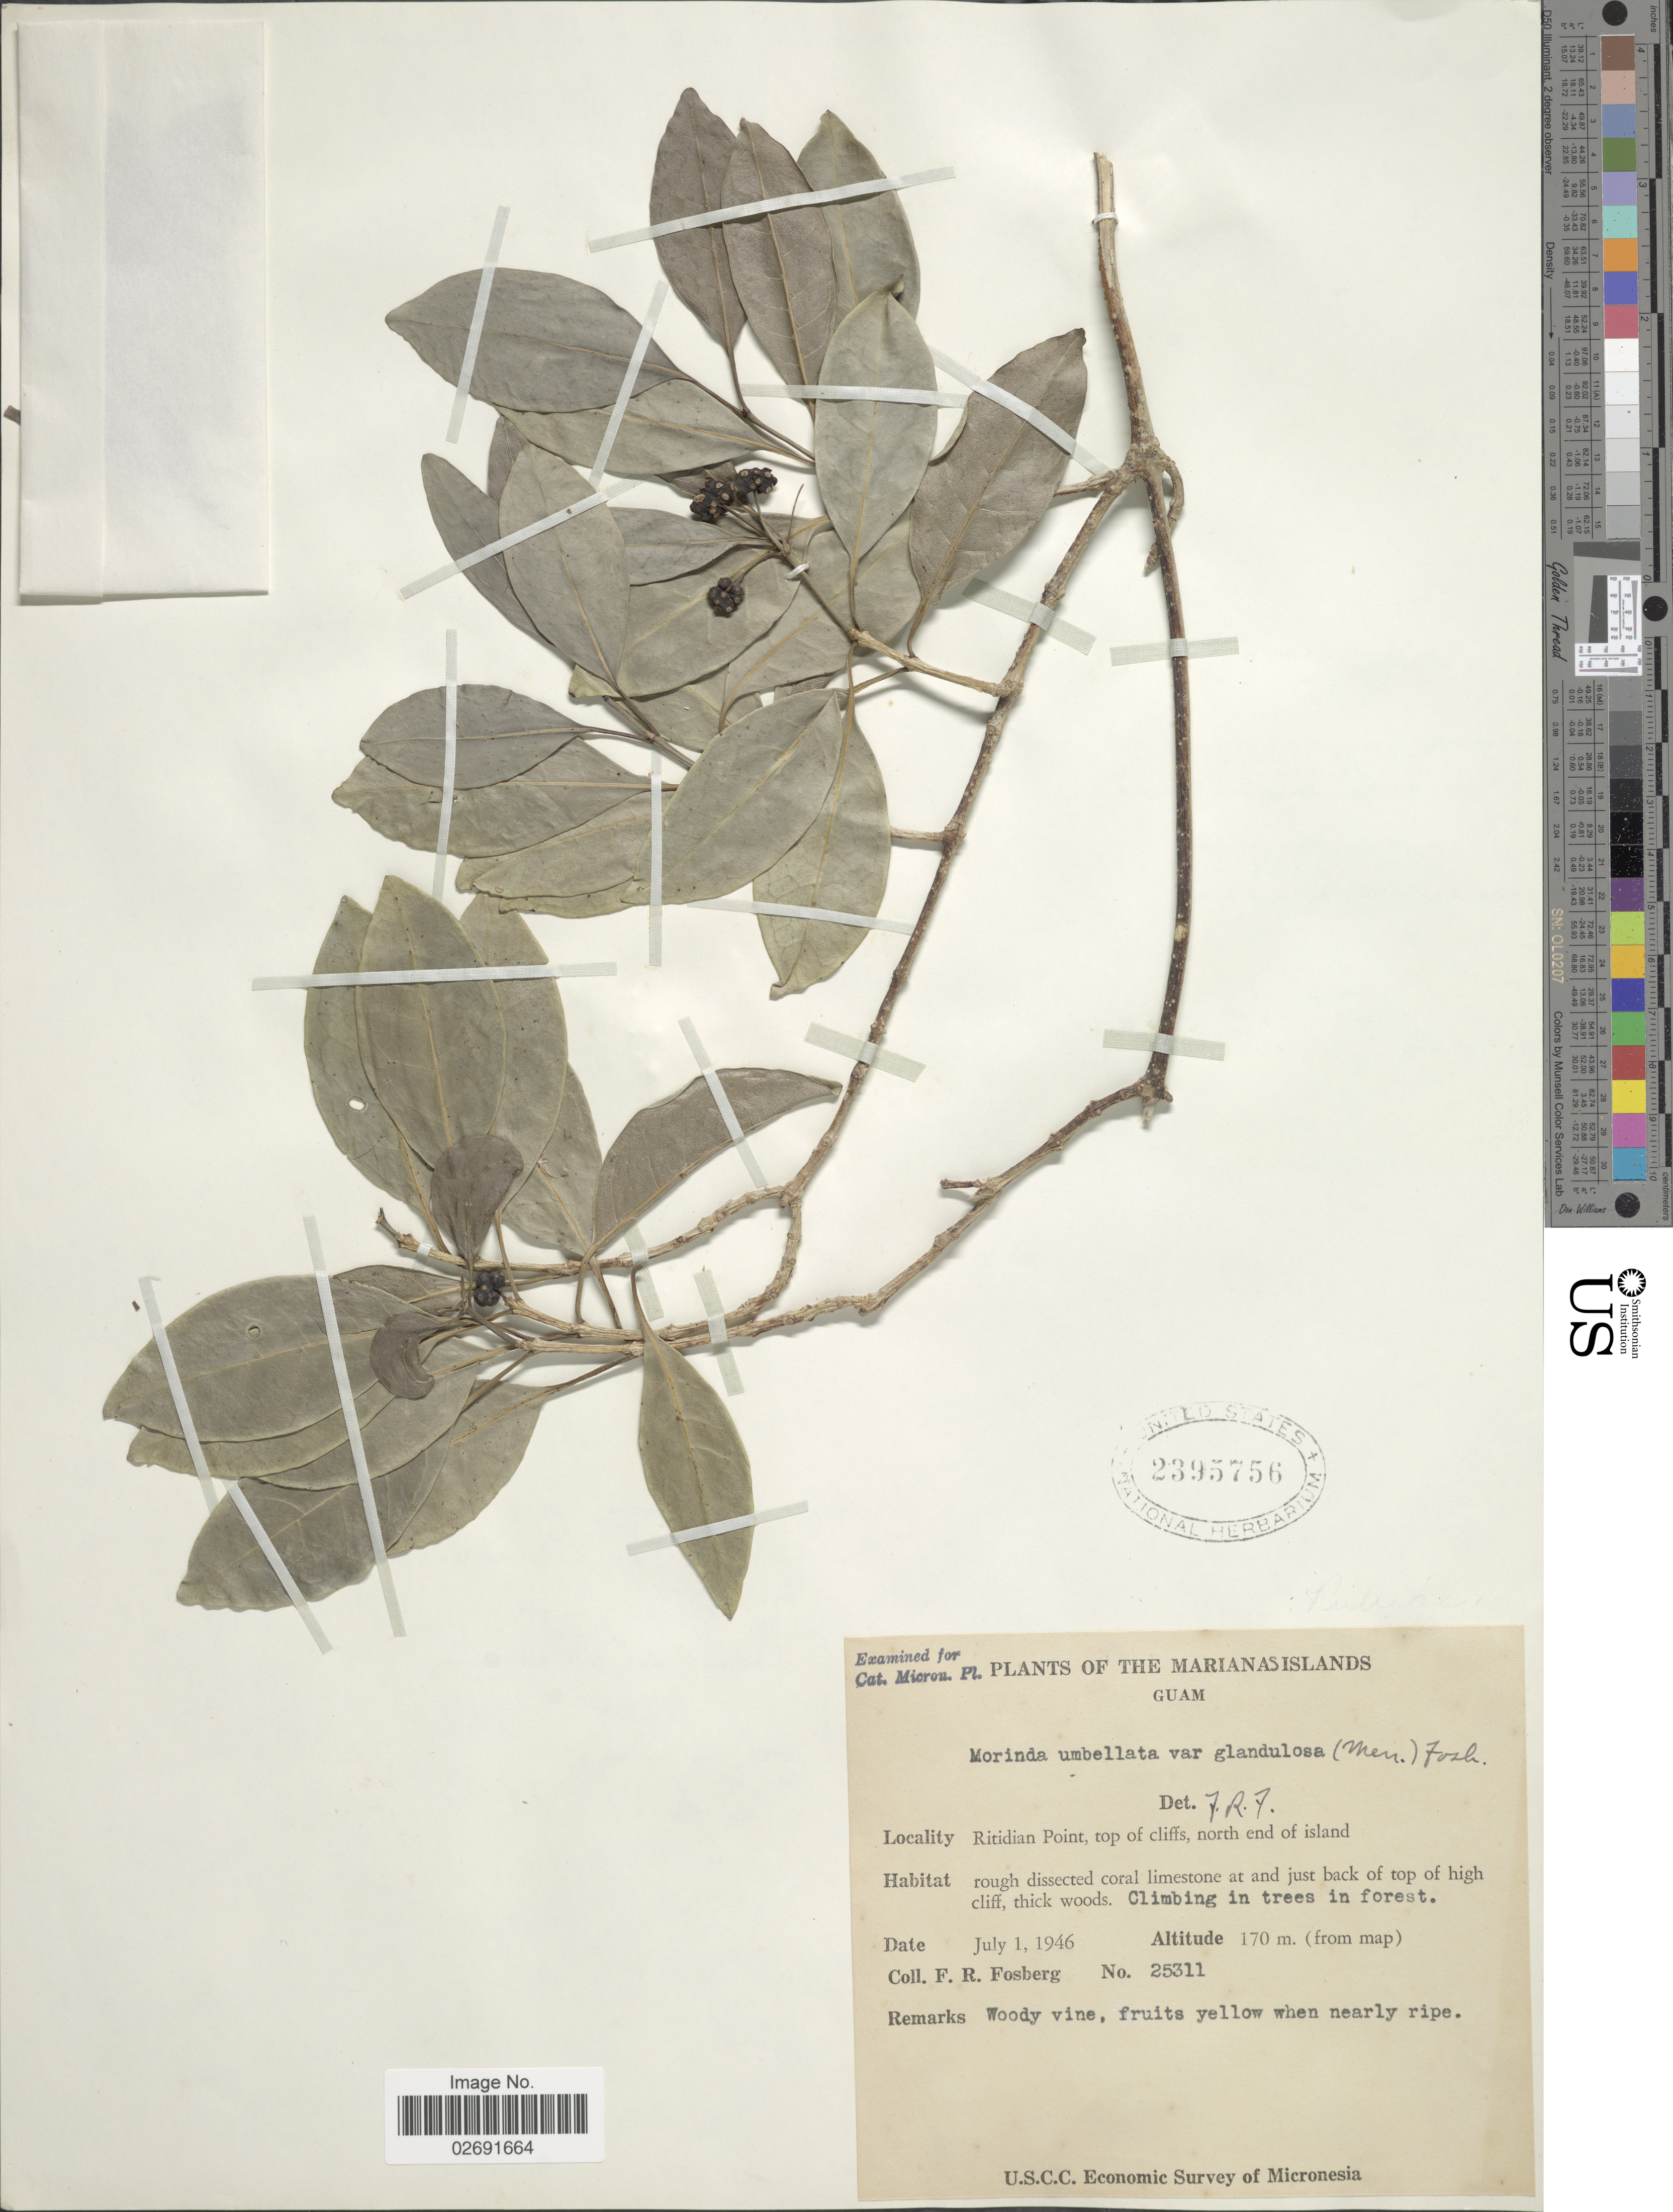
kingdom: Plantae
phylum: Tracheophyta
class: Magnoliopsida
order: Gentianales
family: Rubiaceae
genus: Gynochthodes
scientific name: Gynochthodes myrtifolia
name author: (A. Gray) Razafim. & B. Bremer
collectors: F. R. Fosberg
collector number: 25311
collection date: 1946-07-01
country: Guam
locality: Marianas Islands. Ritidian Point, top of cliffs, north end of island.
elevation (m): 170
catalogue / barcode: US 2395756